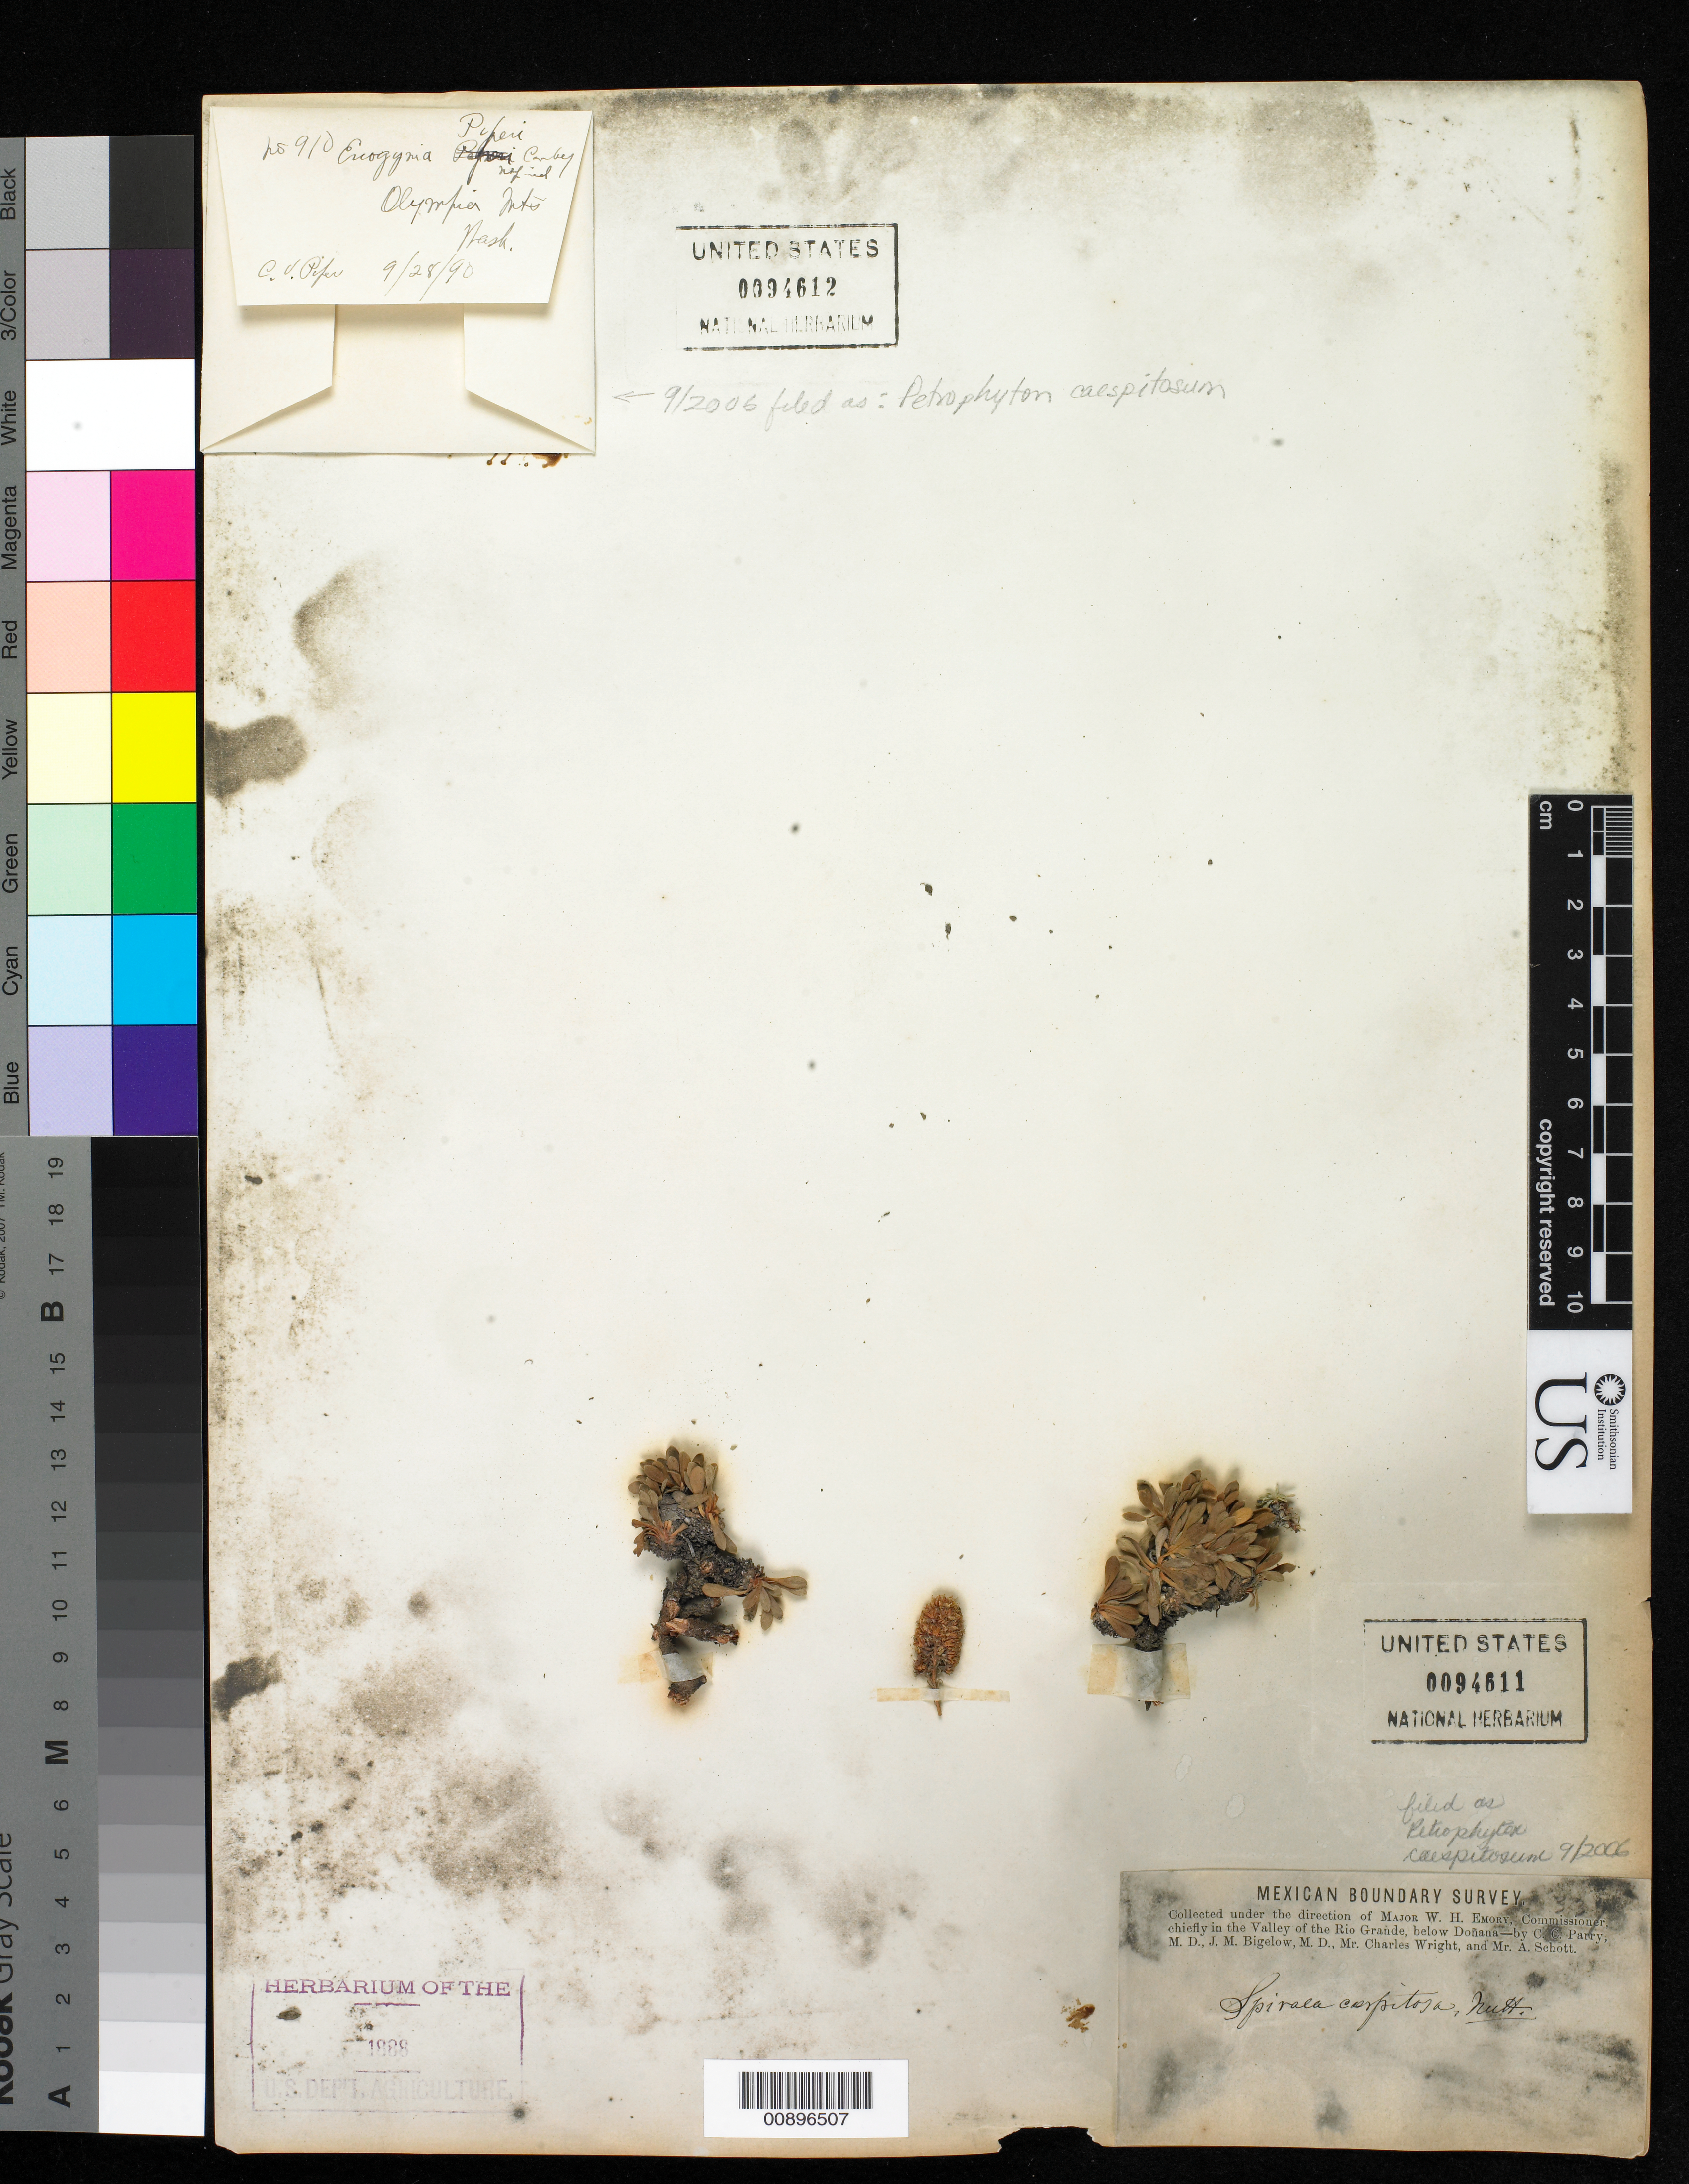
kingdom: Plantae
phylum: Tracheophyta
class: Magnoliopsida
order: Rosales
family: Rosaceae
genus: Petrophytum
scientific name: Petrophytum caespitosum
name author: (Nutt.) Rydb.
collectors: C. V. Piper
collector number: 910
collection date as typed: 28 Sep 1890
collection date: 1890-09-28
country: United States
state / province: Washington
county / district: Thurston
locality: Olympia Mts., Washington.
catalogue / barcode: US 94612-2